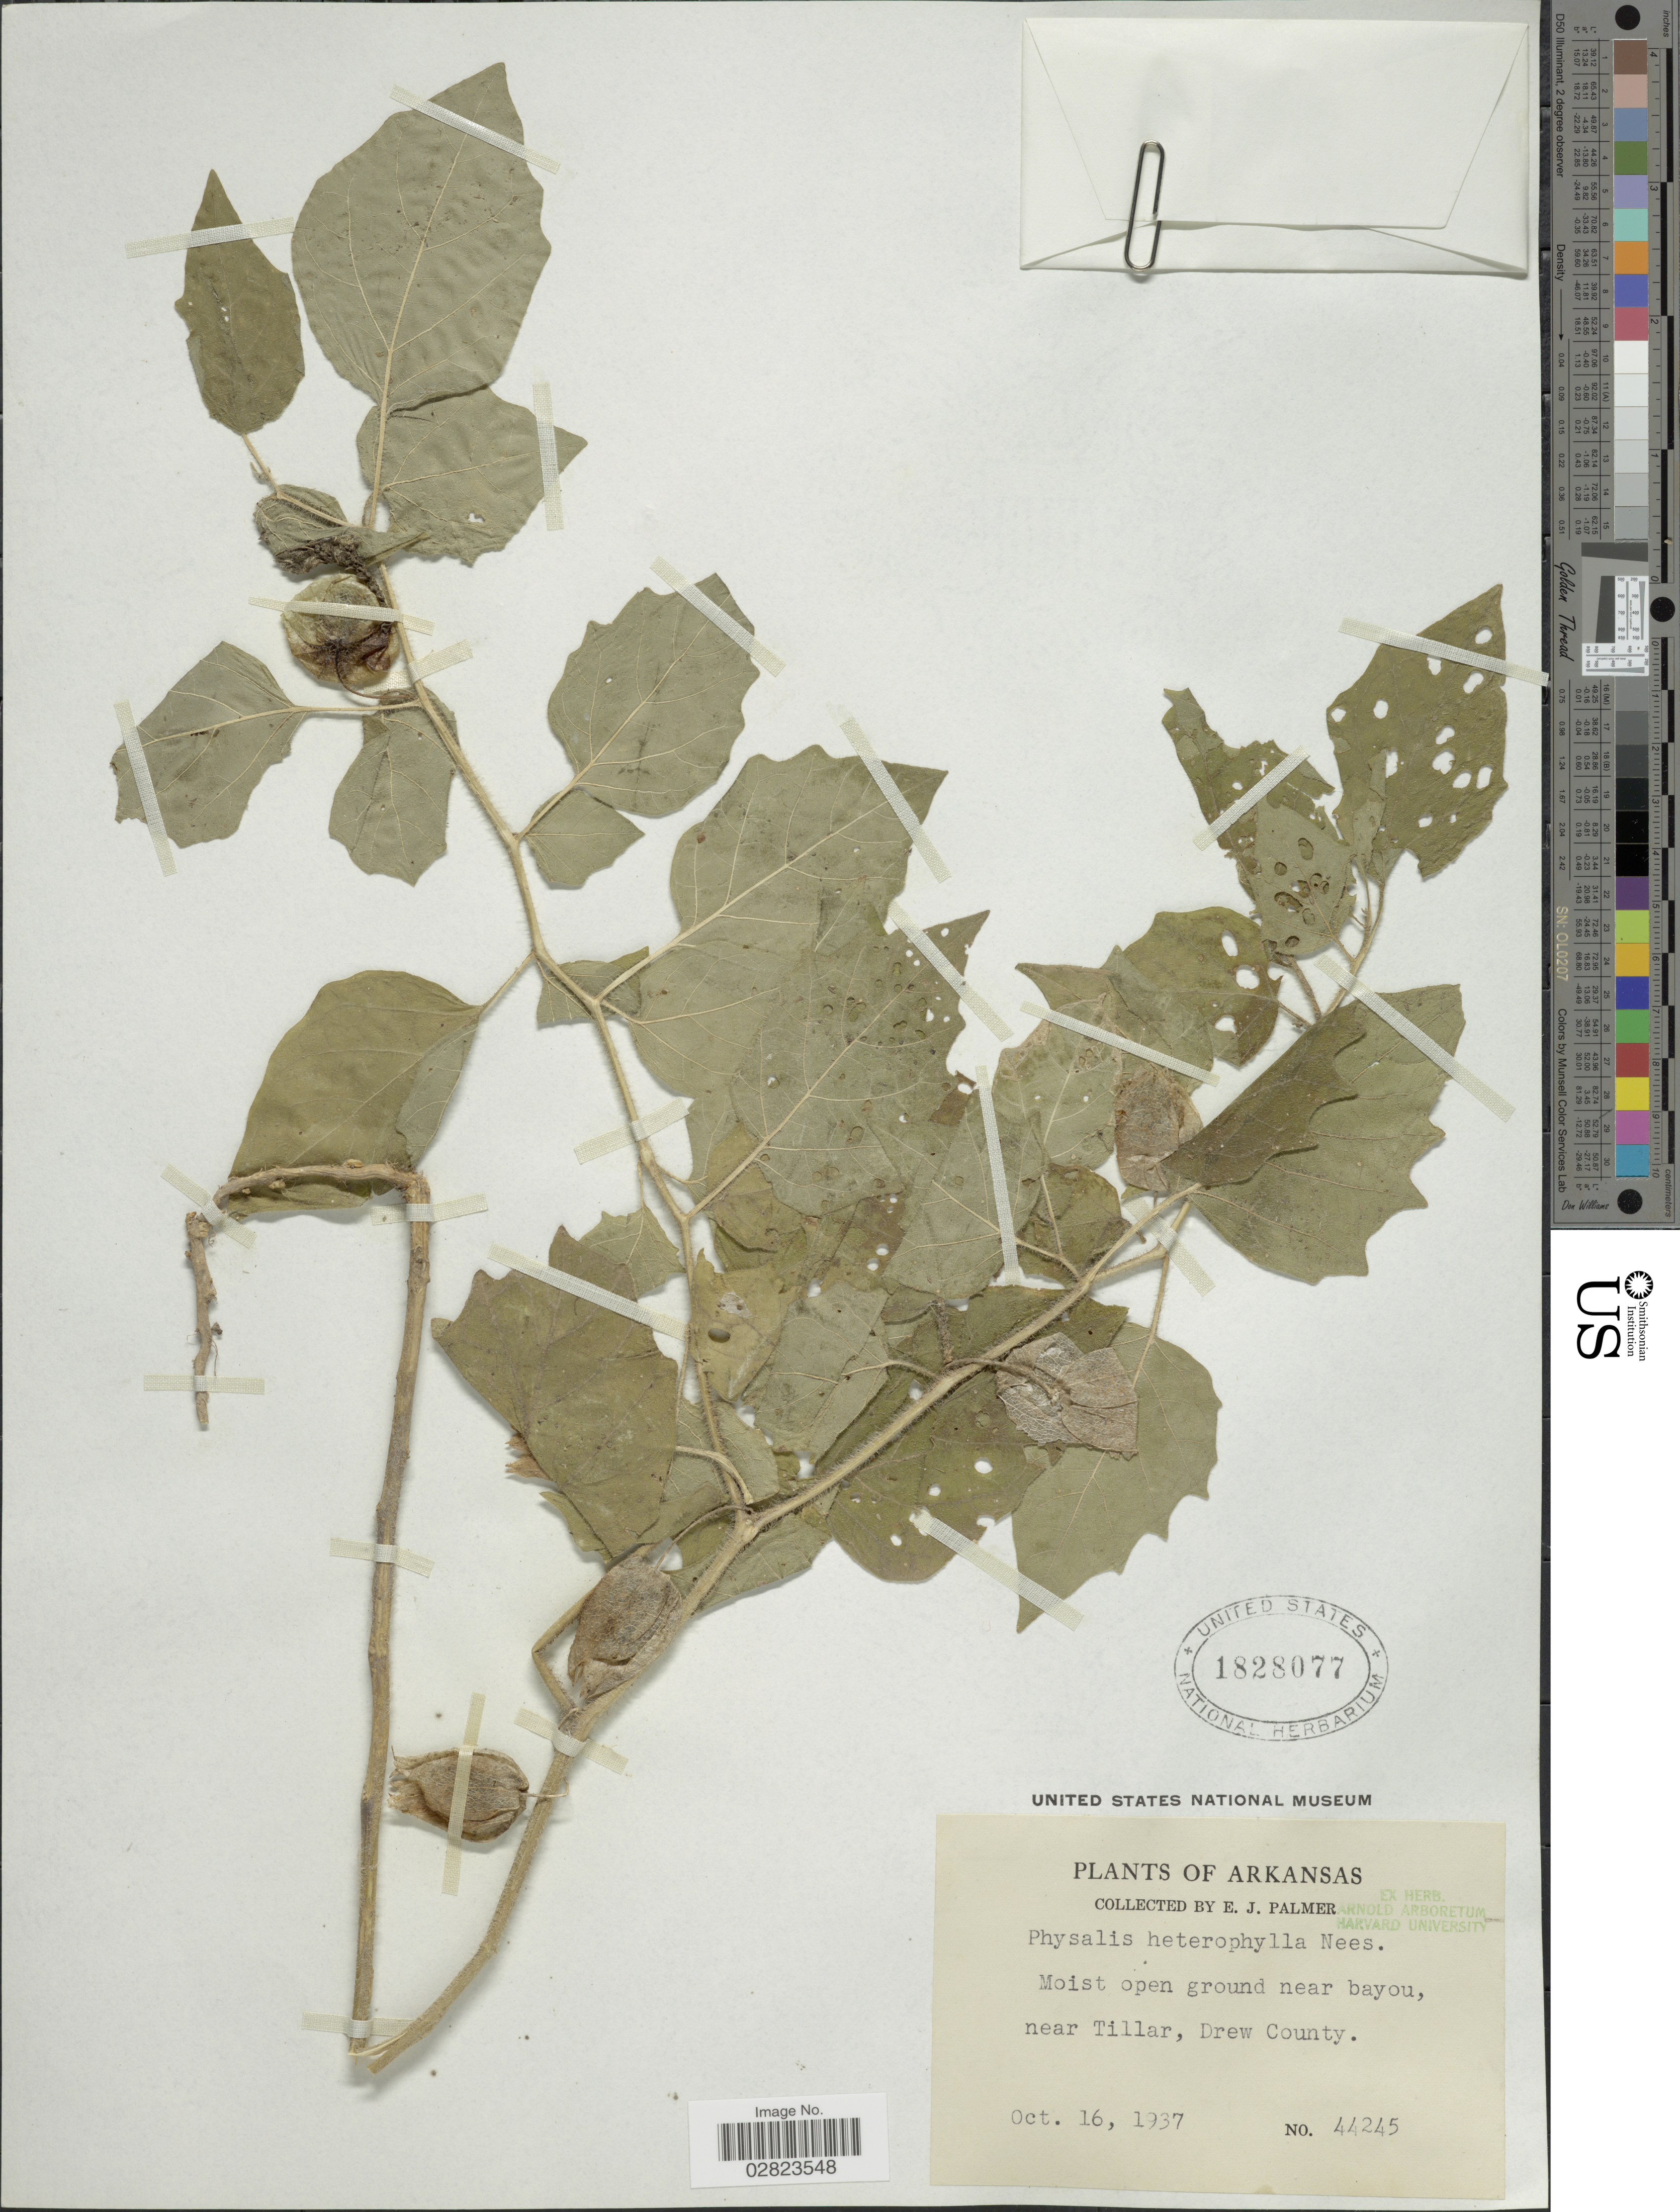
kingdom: Plantae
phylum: Tracheophyta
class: Magnoliopsida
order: Solanales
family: Solanaceae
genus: Physalis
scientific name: Physalis heterophylla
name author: Nees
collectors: E. J. Palmer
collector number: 44245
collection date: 1937-10-16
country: United States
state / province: Arkansas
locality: Moist open ground near bayou, near Tillar, Drew County.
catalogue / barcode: US 1828077